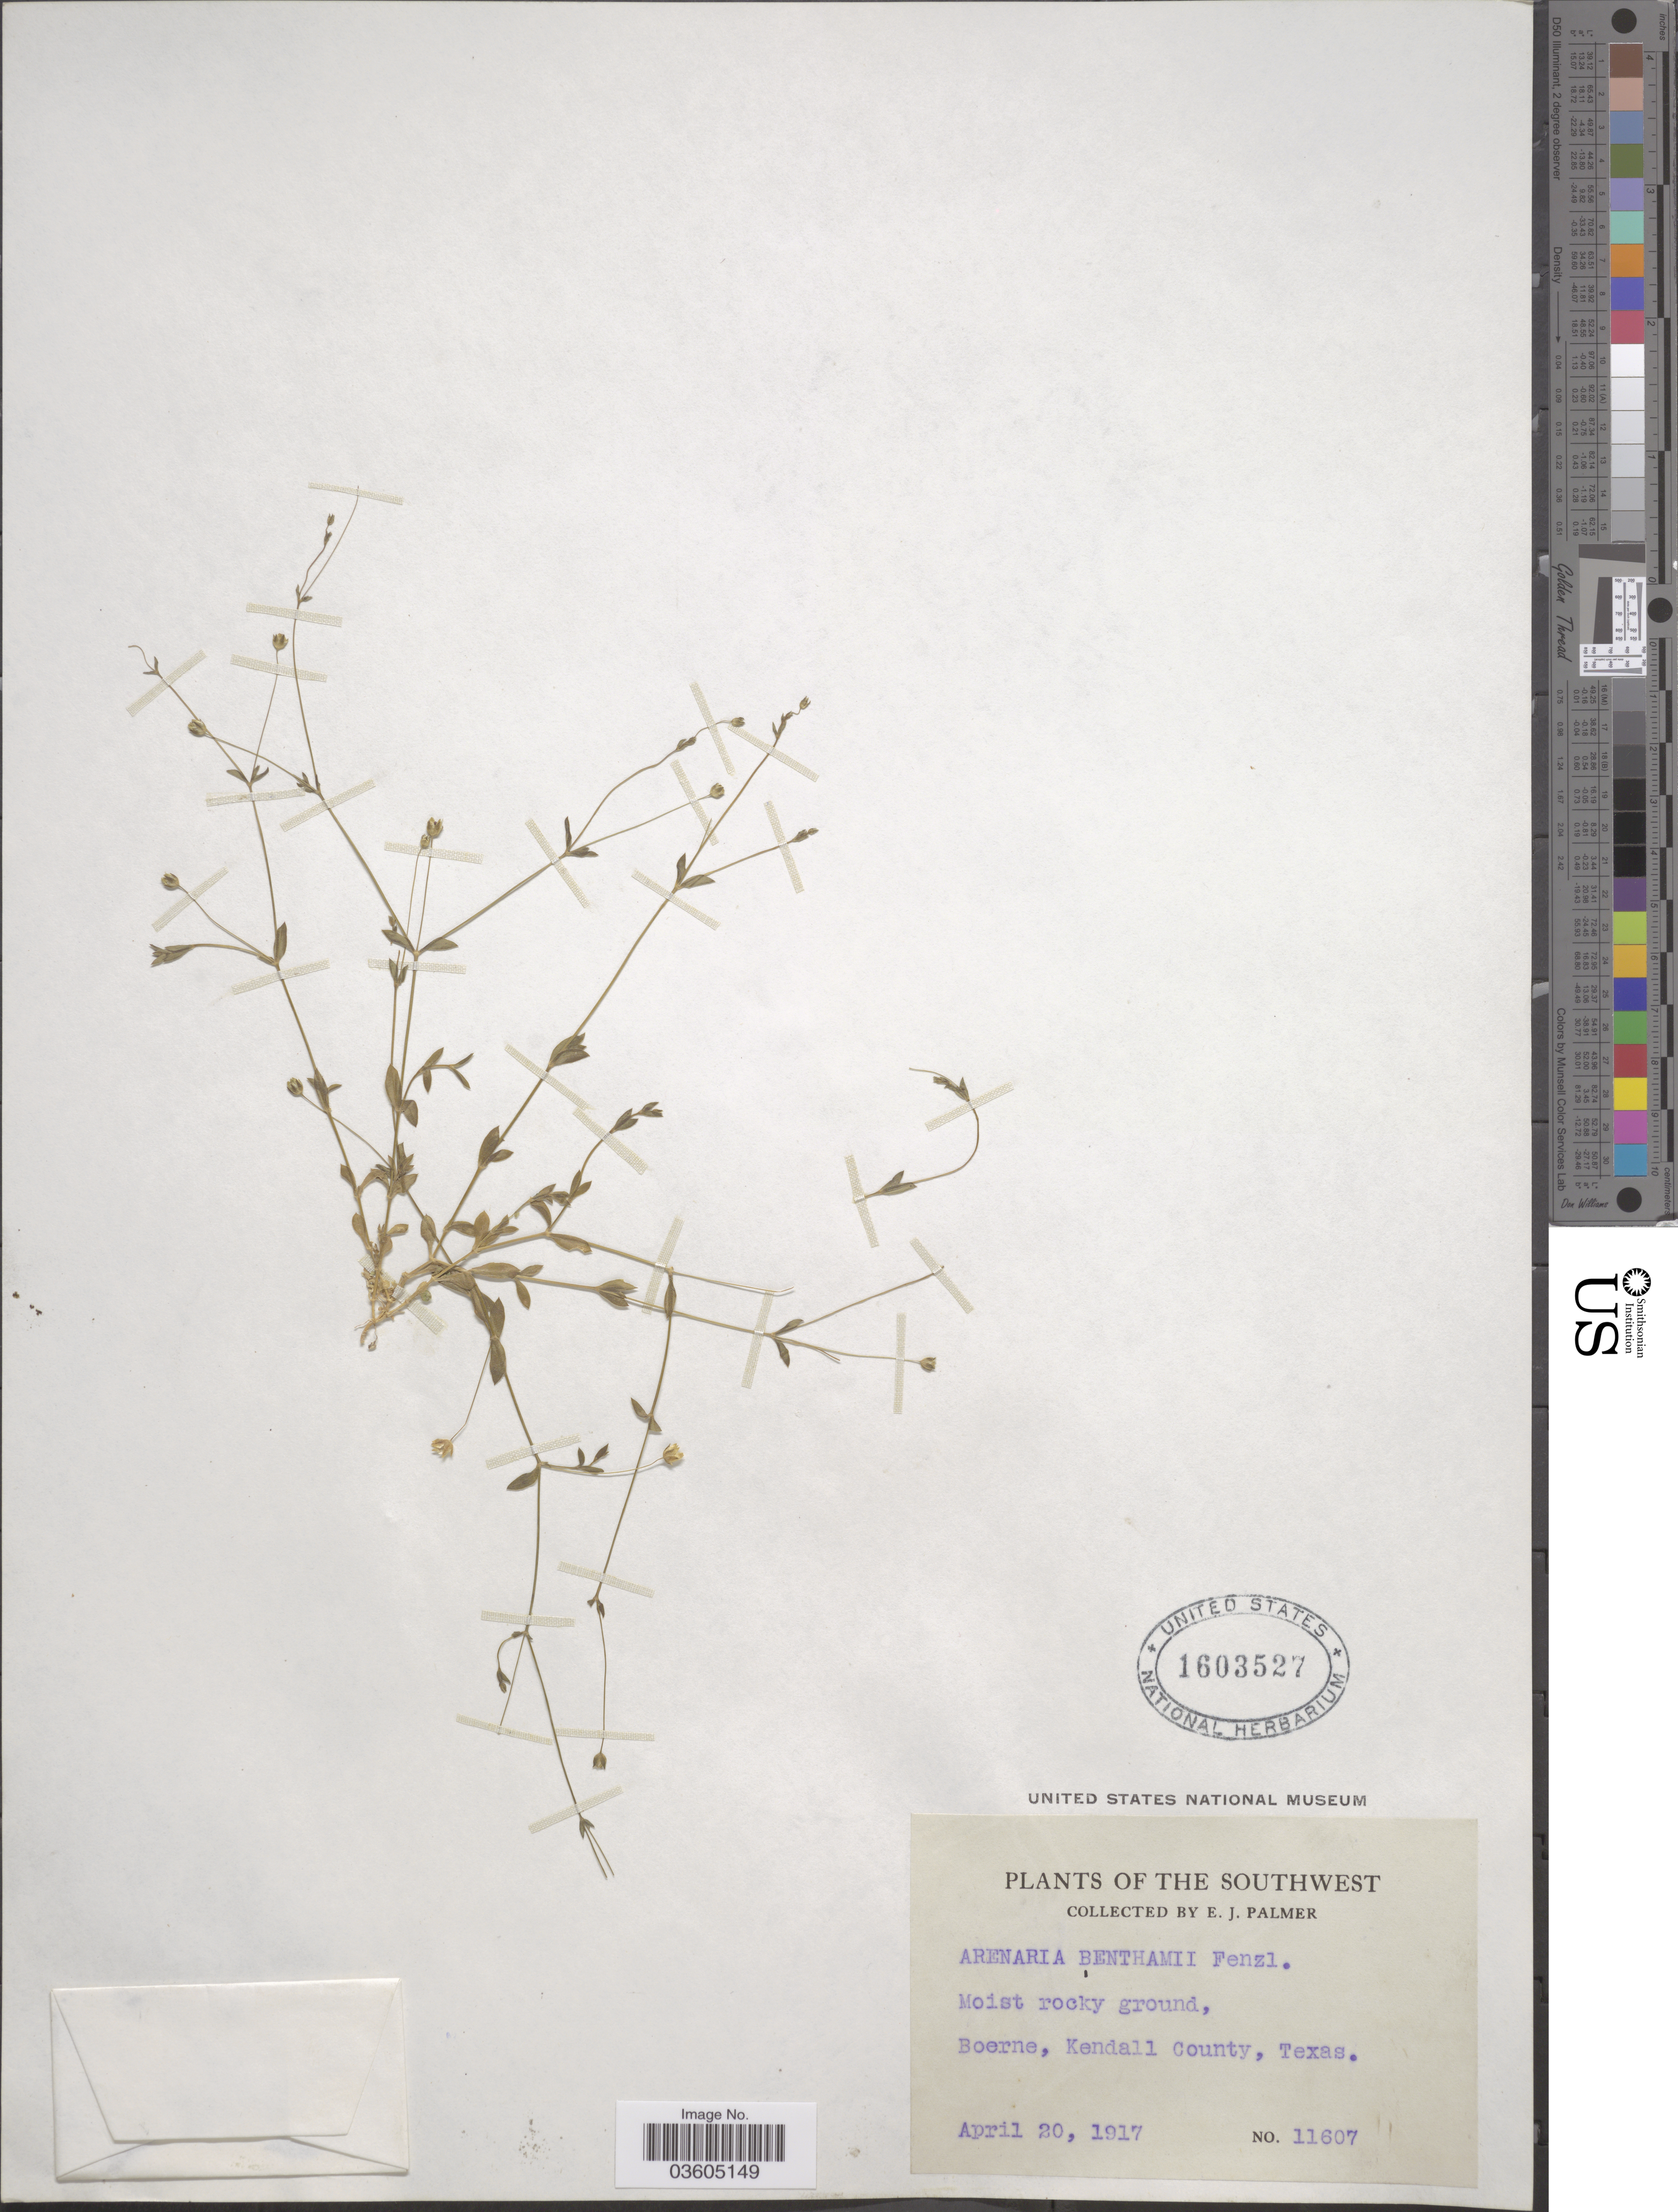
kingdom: Plantae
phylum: Tracheophyta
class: Magnoliopsida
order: Caryophyllales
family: Caryophyllaceae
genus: Arenaria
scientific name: Arenaria benthamii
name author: Fenzl ex Torr. & A. Gray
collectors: E. J. Palmer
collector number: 11607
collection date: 1917-04-20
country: United States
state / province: Texas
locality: The Southwest. Boerne, Kendall County.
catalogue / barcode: US 1603527